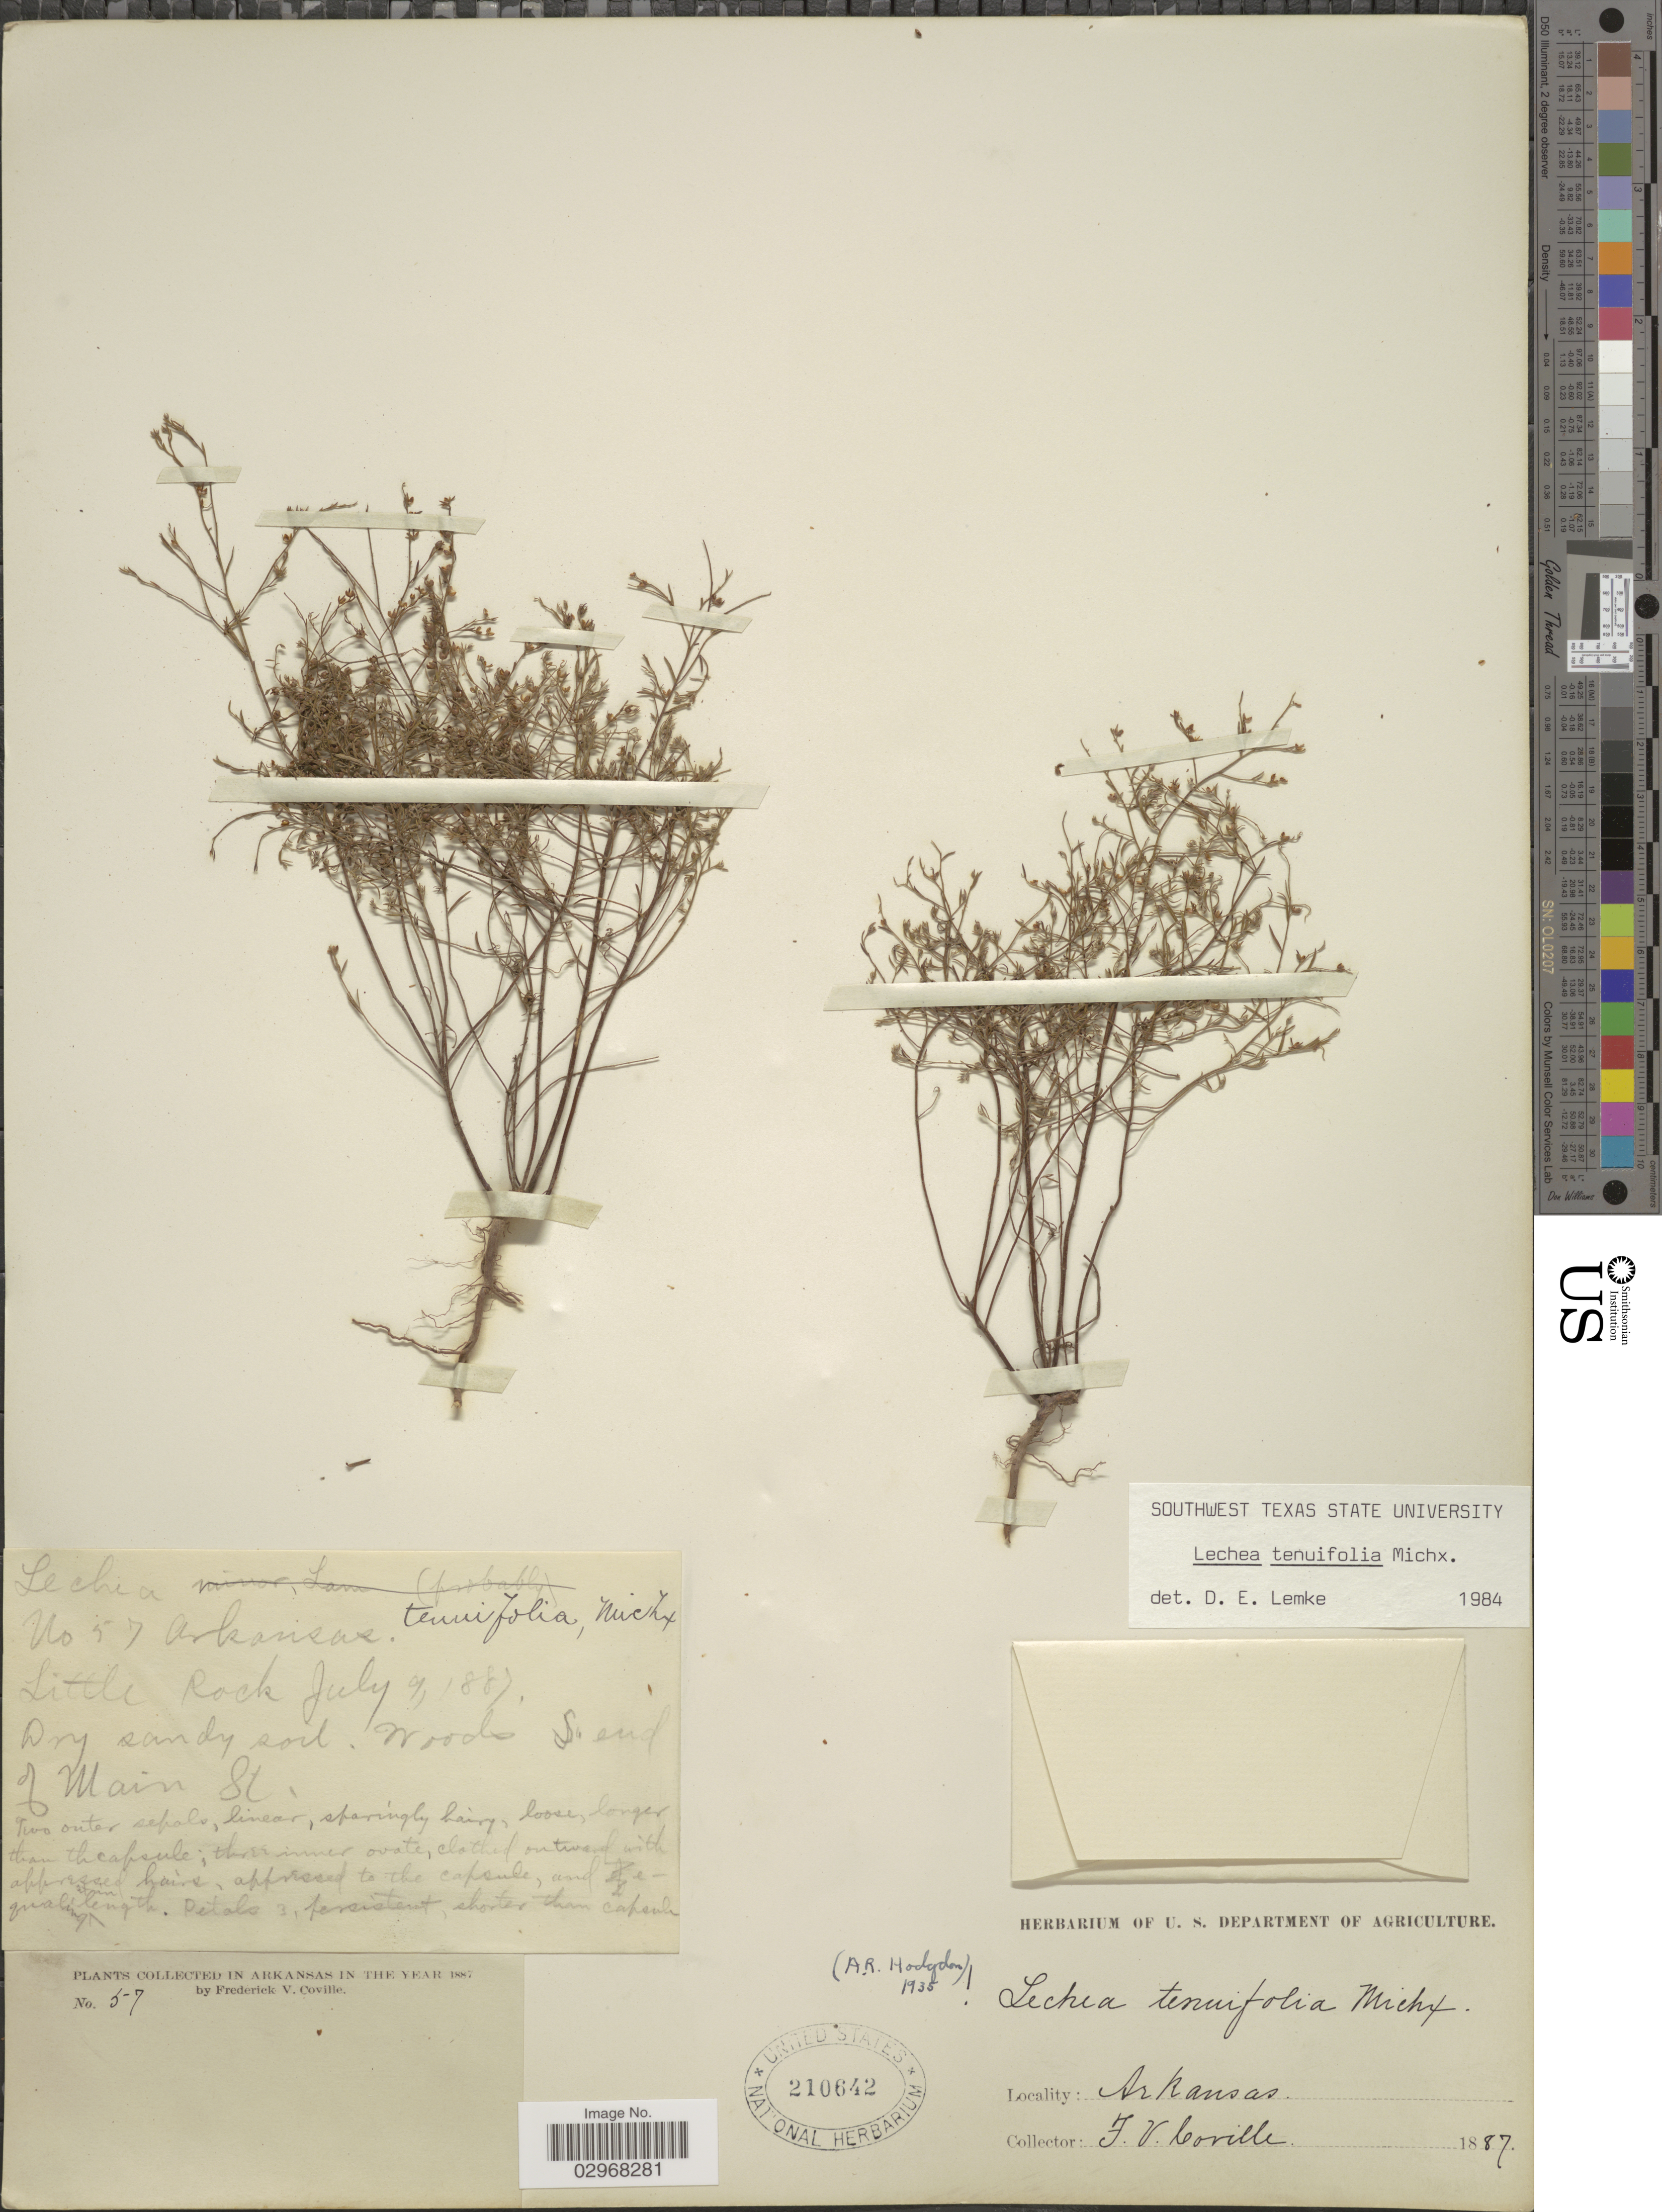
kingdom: Plantae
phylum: Tracheophyta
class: Magnoliopsida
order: Malvales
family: Cistaceae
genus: Lechea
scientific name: Lechea tenuifolia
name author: Michx.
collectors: F. V. Coville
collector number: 57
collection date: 1887-07-09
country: United States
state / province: Arkansas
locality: Dry sandy soil, woods S. end of Main St.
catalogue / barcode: US 210642